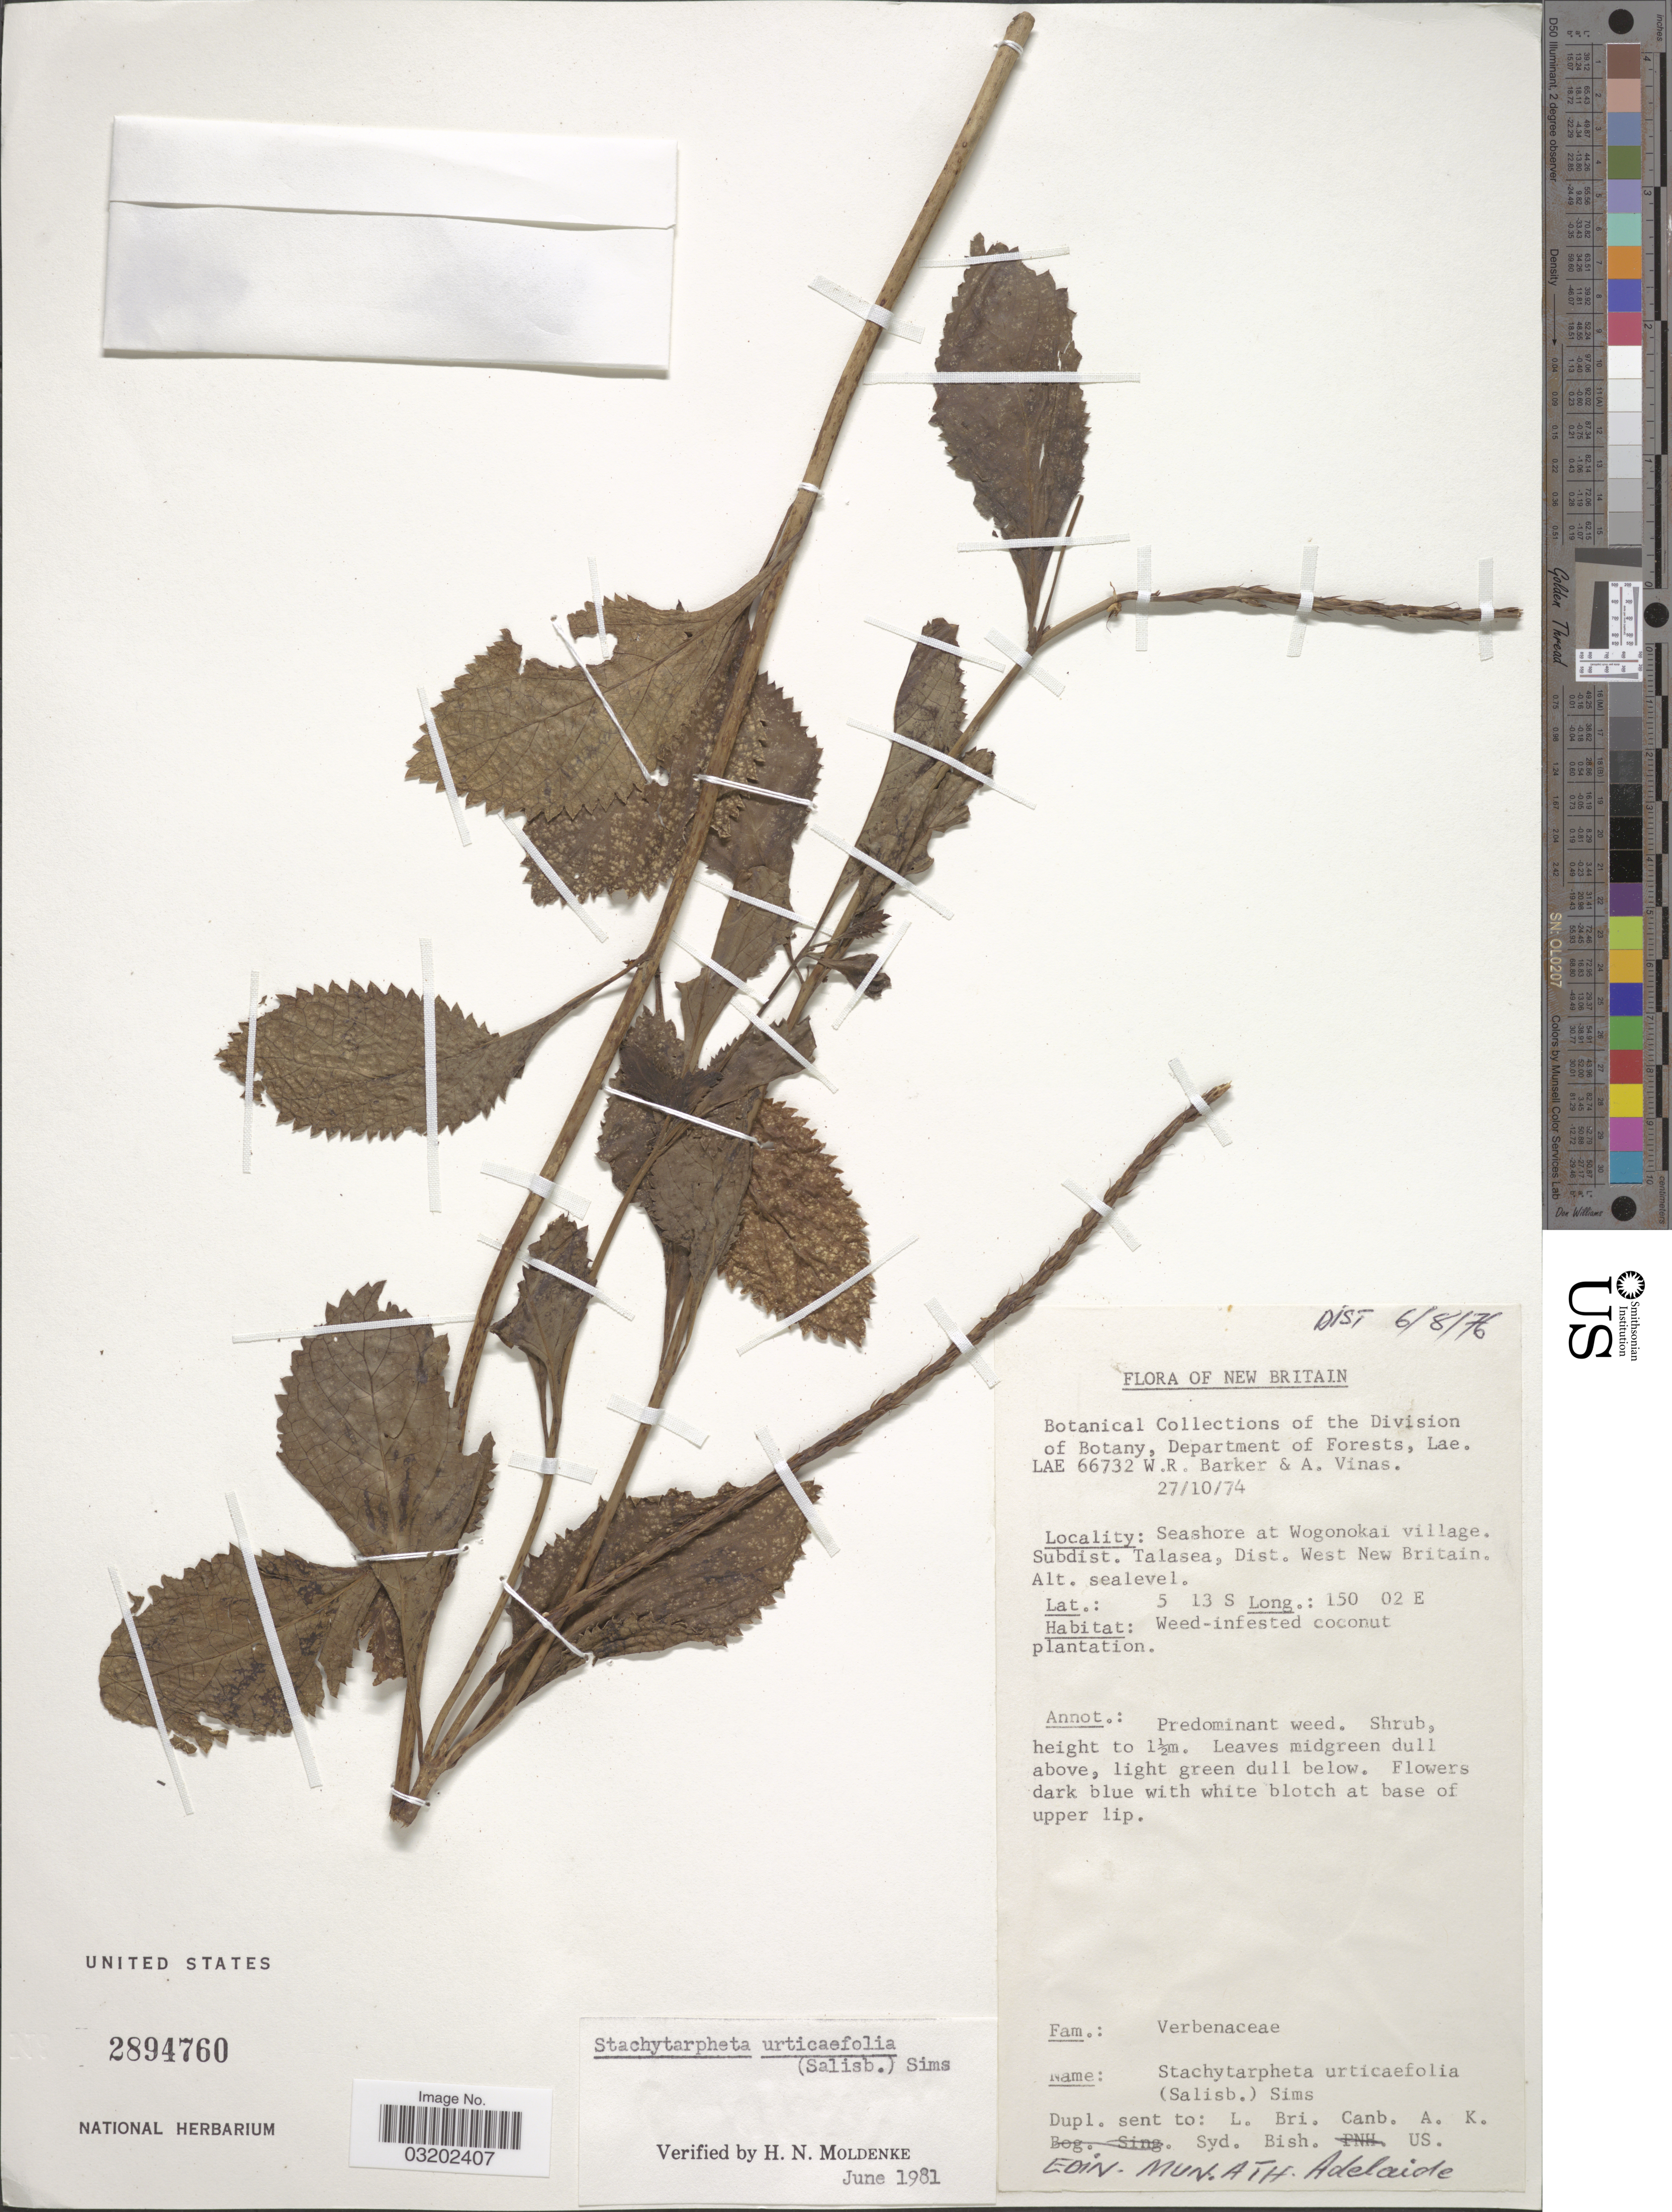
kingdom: Plantae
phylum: Tracheophyta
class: Magnoliopsida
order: Lamiales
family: Verbenaceae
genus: Stachytarpheta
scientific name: Stachytarpheta urticifolia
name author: Sims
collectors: W. R. Barker & A. Vinas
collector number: LAE 66732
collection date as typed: Transcribed d/m/y: 27/10/74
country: Papua New Guinea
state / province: West New Britain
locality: New Britain. Seashore at Wogonokai village, Subdist. Talasea, Dist. West New Britain.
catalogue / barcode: US 2894760